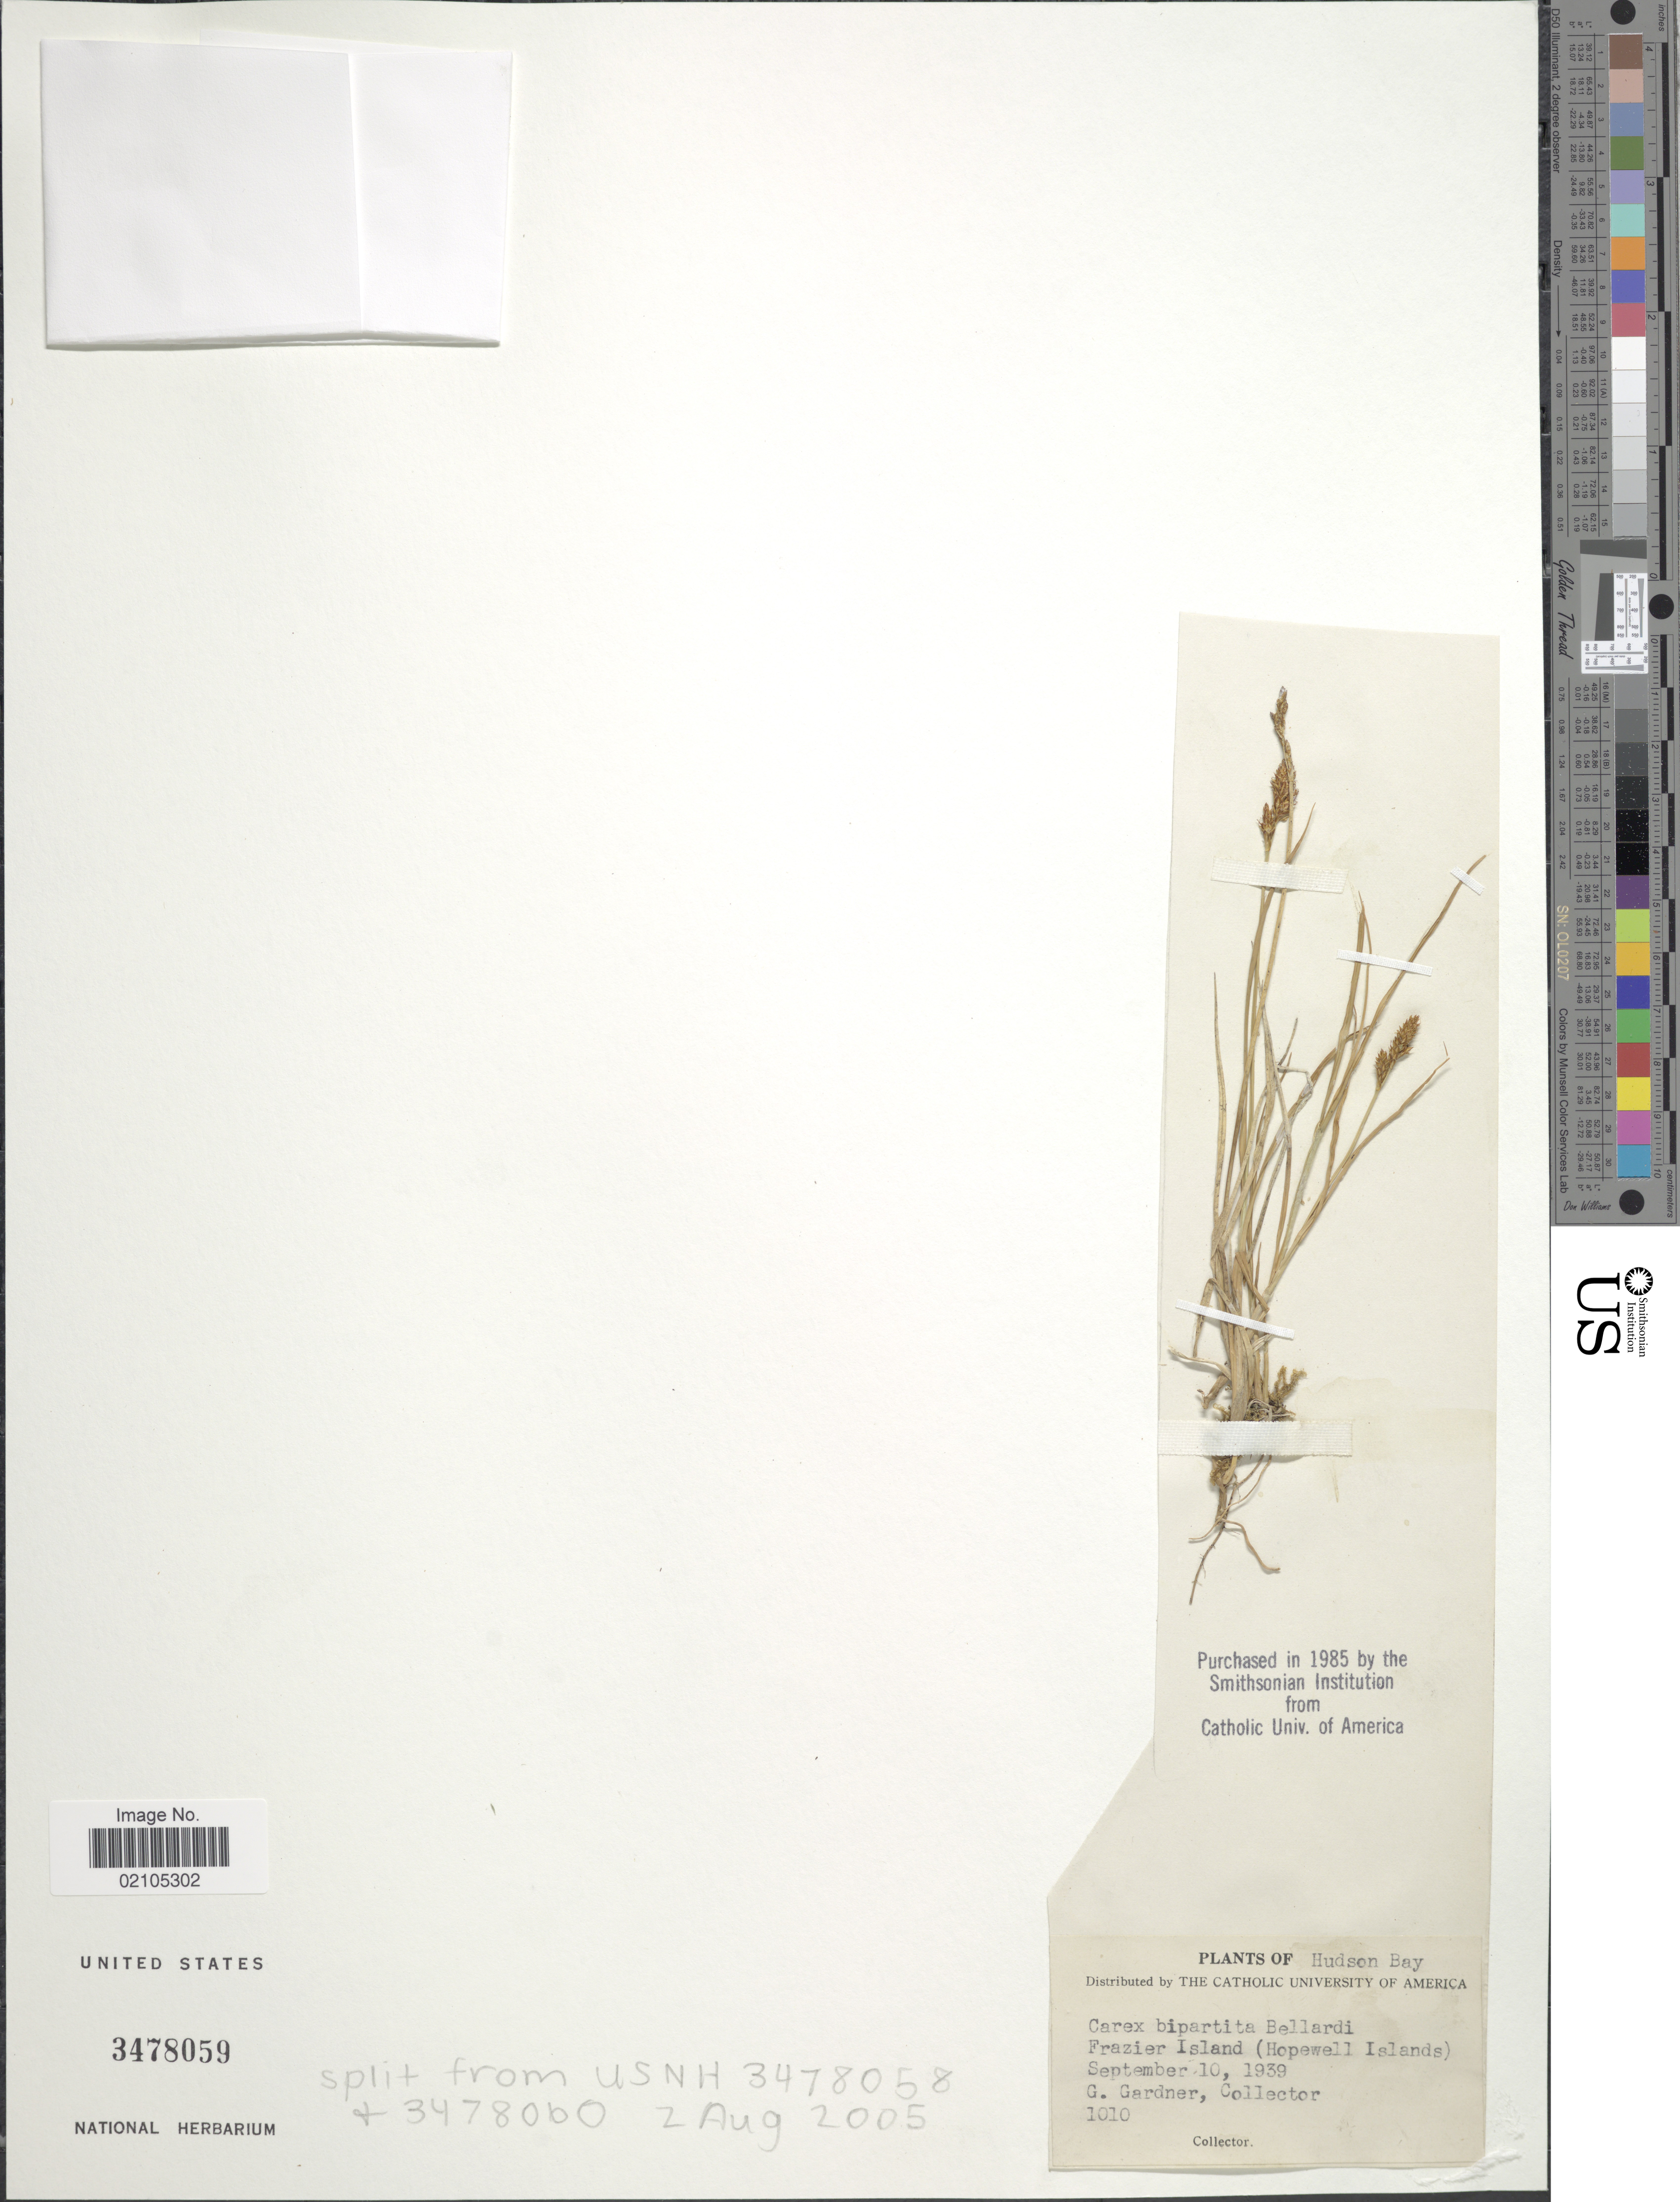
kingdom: Plantae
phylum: Tracheophyta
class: Liliopsida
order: Poales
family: Cyperaceae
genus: Carex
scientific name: Carex lachenalii subsp. lachenalii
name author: Schkuhr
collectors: G. Gardner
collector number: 1010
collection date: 1939-09-10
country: Canada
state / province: Nunavut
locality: Hudson Bay. Frazier Island (Hopewell Islands).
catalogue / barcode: US 3478059